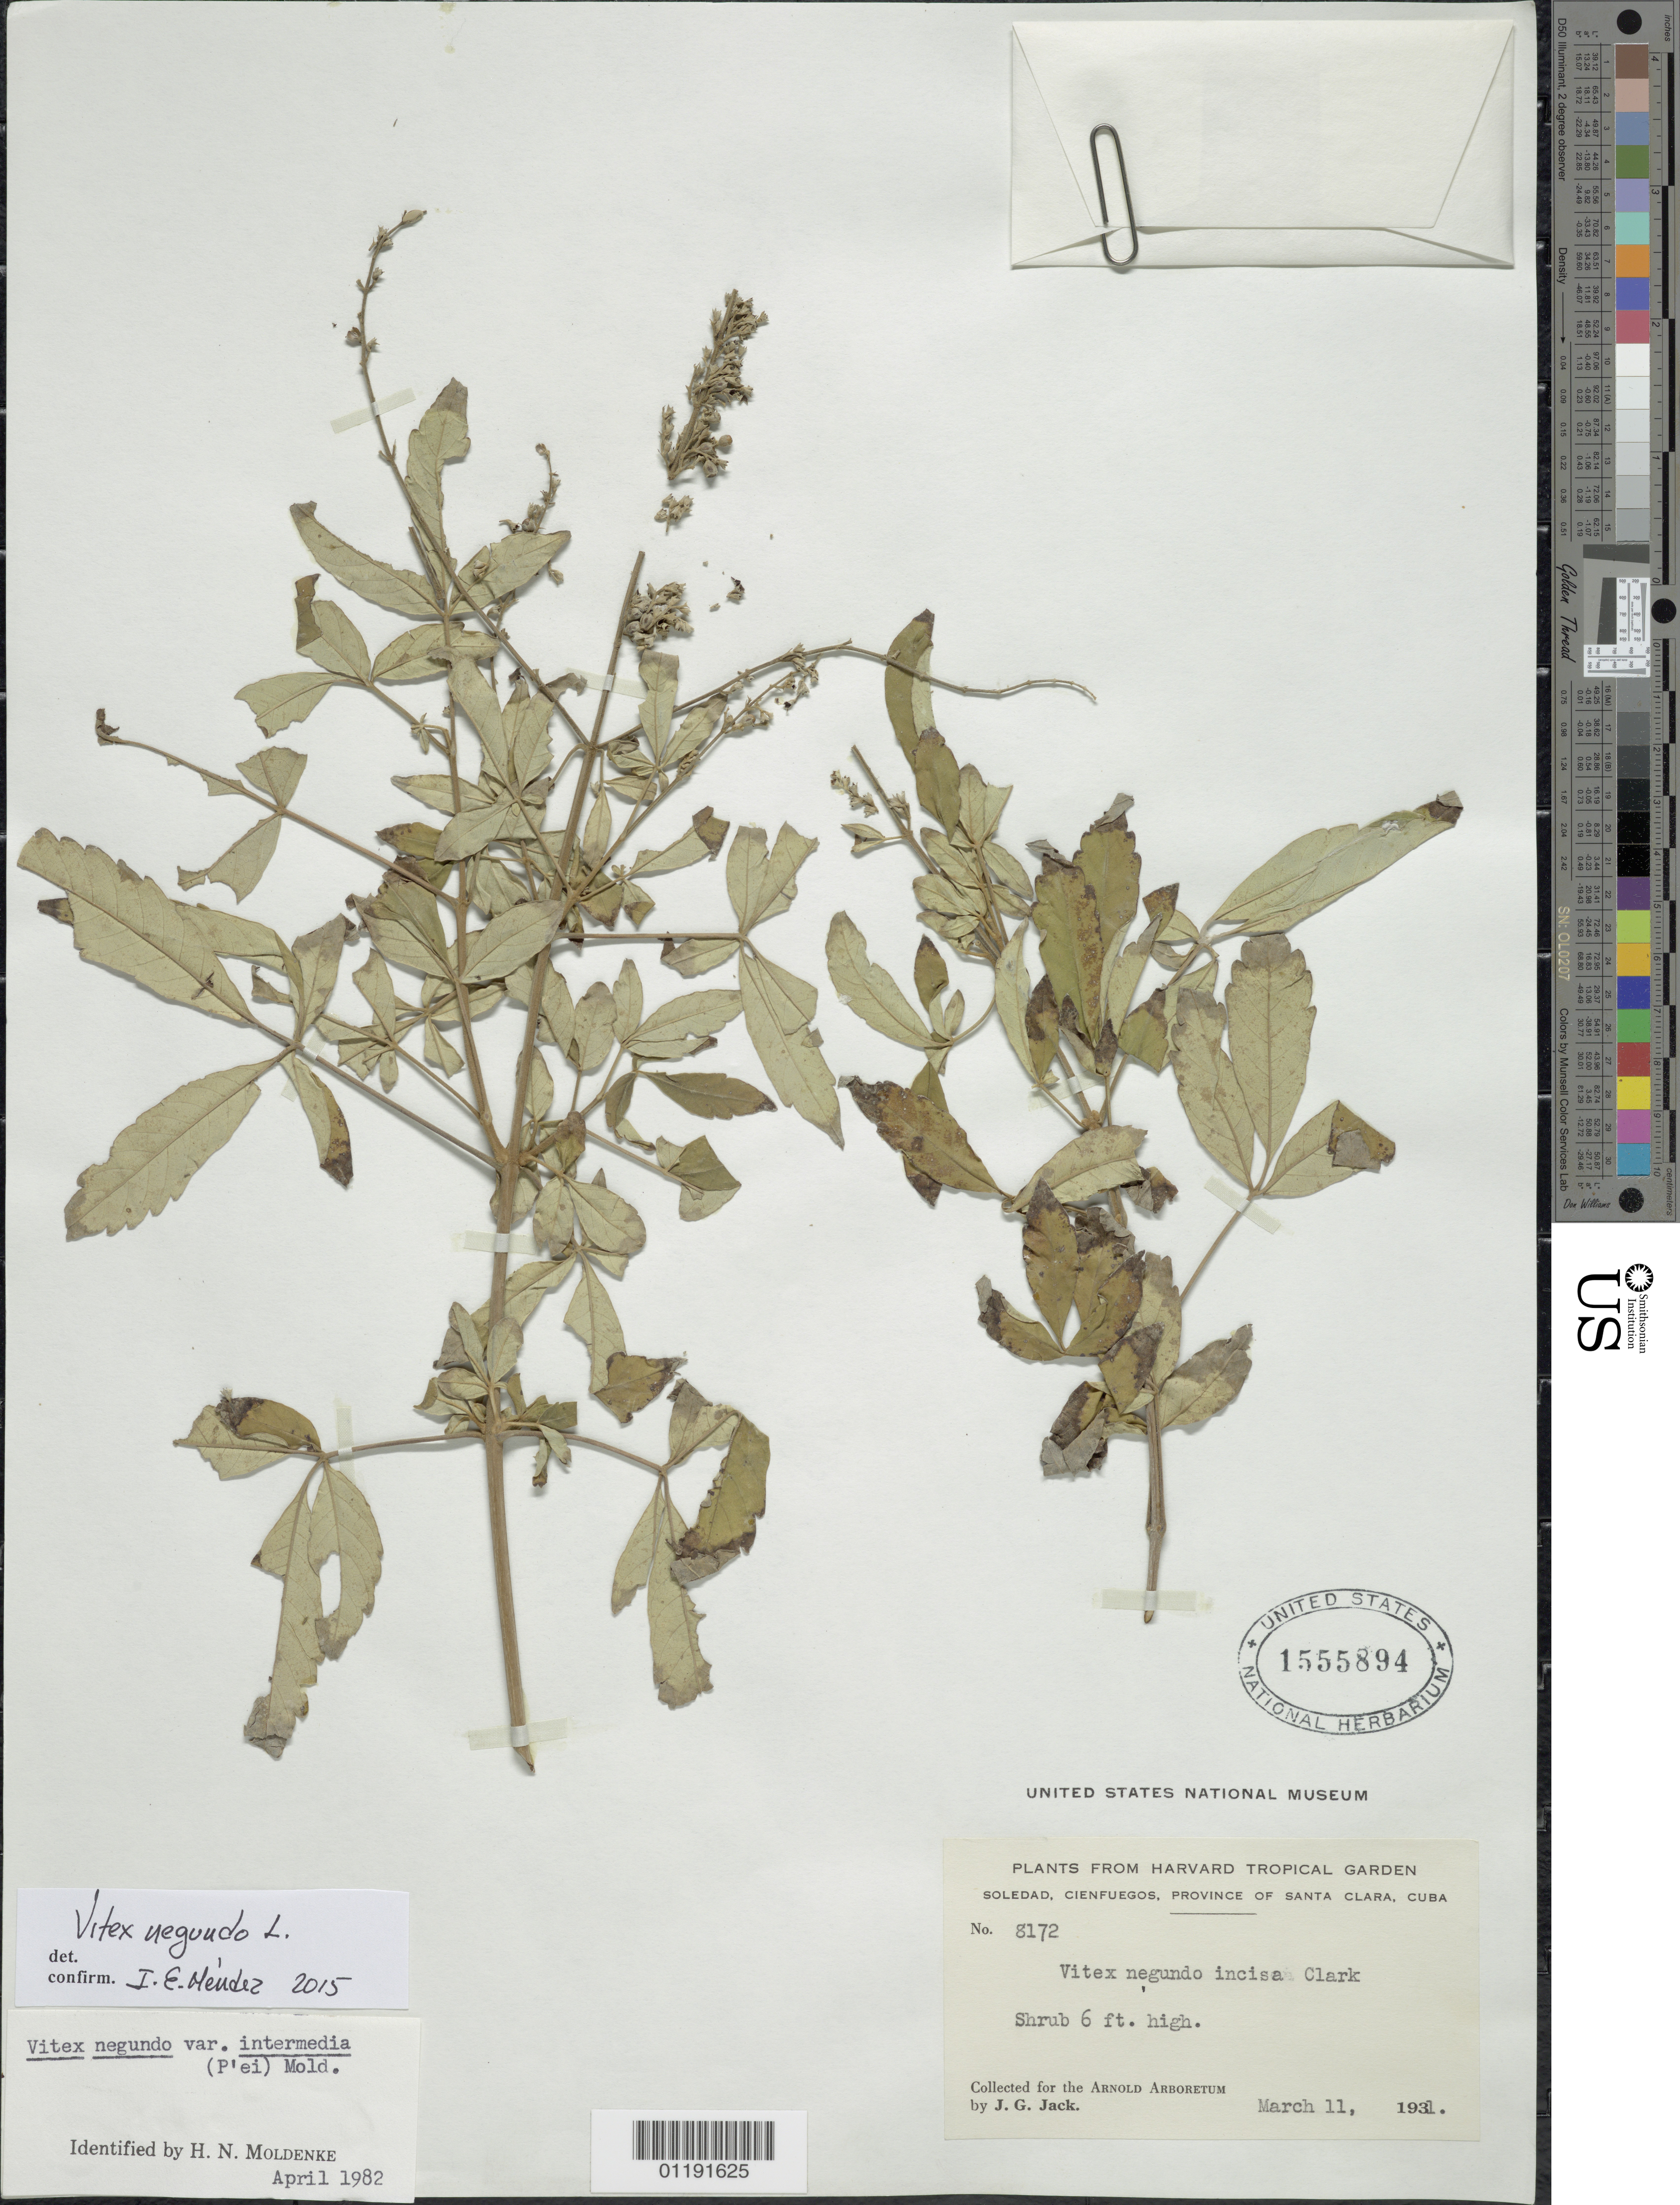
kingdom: Plantae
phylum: Tracheophyta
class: Magnoliopsida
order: Lamiales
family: Lamiaceae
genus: Vitex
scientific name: Vitex negundo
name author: L.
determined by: Méndez, I. E.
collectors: J. G. Jack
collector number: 8172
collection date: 1931-03-11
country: Cuba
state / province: Santa Clara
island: Cuba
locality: Cienfuegos, Soledad, Harvard Tropical Garden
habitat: Tropical Garden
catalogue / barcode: US 1555894